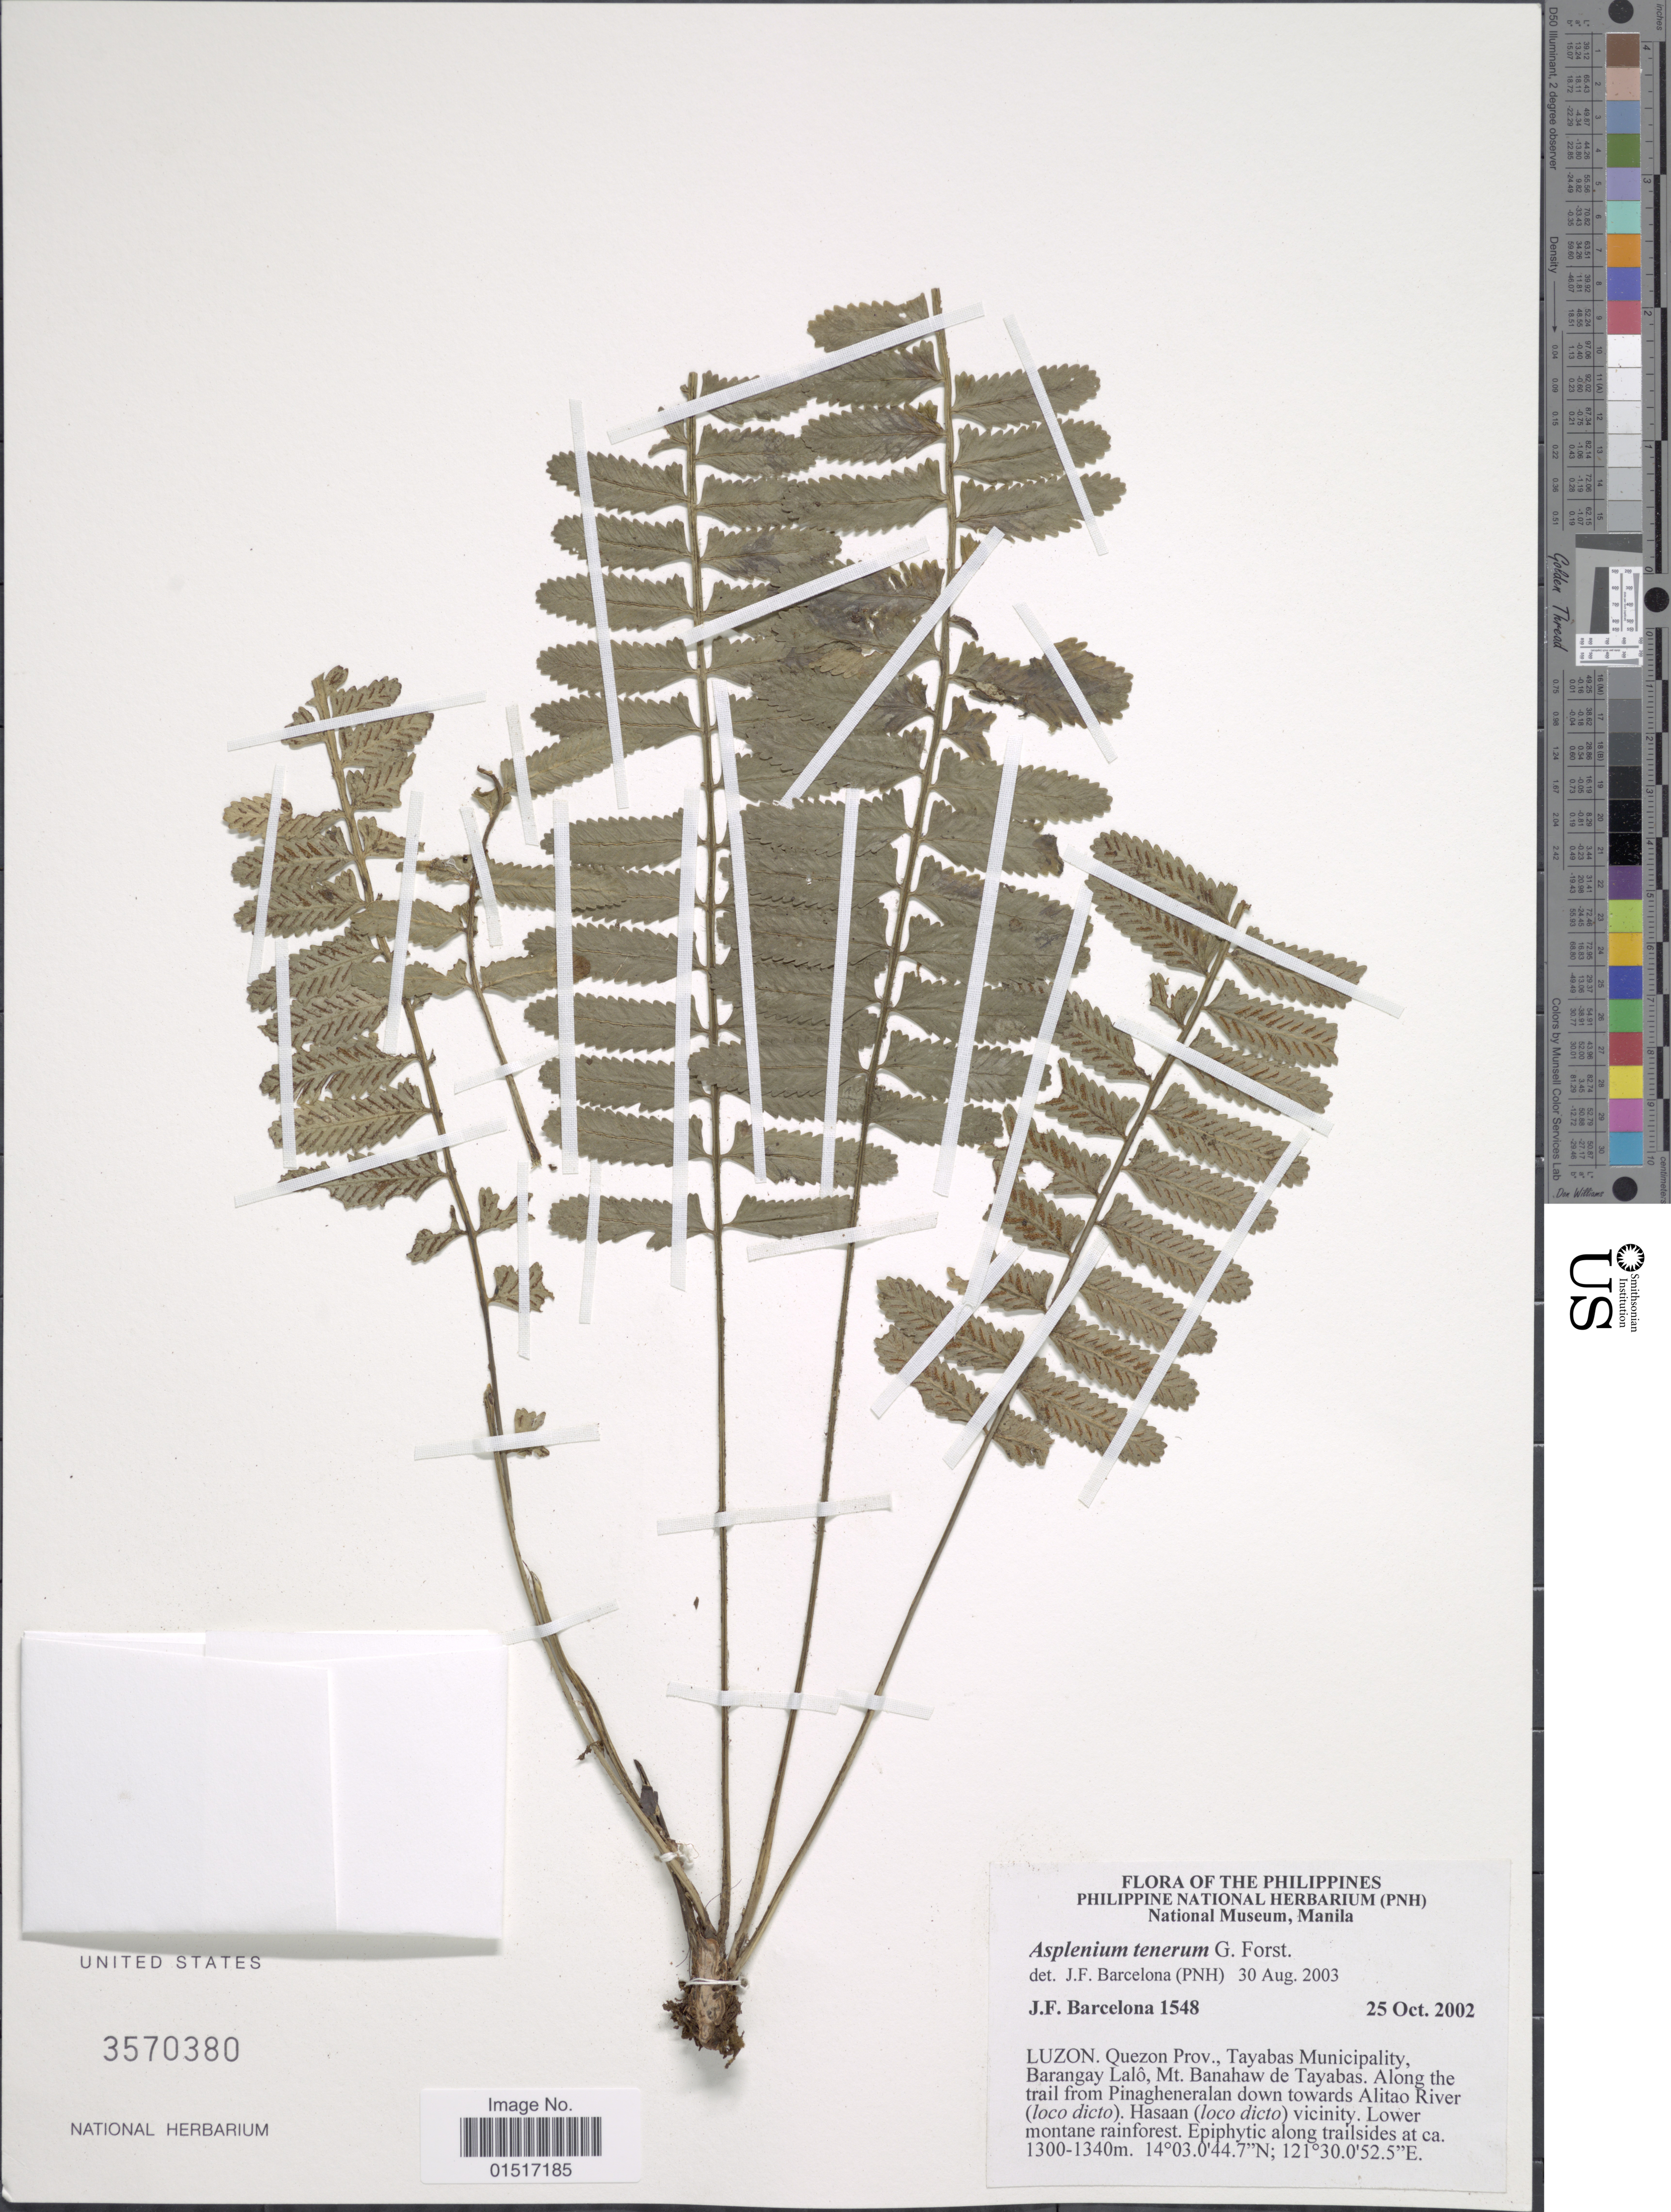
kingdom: Plantae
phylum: Tracheophyta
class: Polypodiopsida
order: Polypodiales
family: Aspleniaceae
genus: Asplenium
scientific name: Asplenium tenerum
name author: G. Forst.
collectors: J. F. Barcelona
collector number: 1548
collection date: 2002-10-25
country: Philippines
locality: Luzon. Quezon Prov., Tayabas Municipality, Barangay Lalô, Mt. Banahaw de Tayabas. Along the trail from Pinagheneralan down towards Alitao River (loco dicto). Hasaan (loco dicto) vicinity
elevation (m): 1300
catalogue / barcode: US 3570380